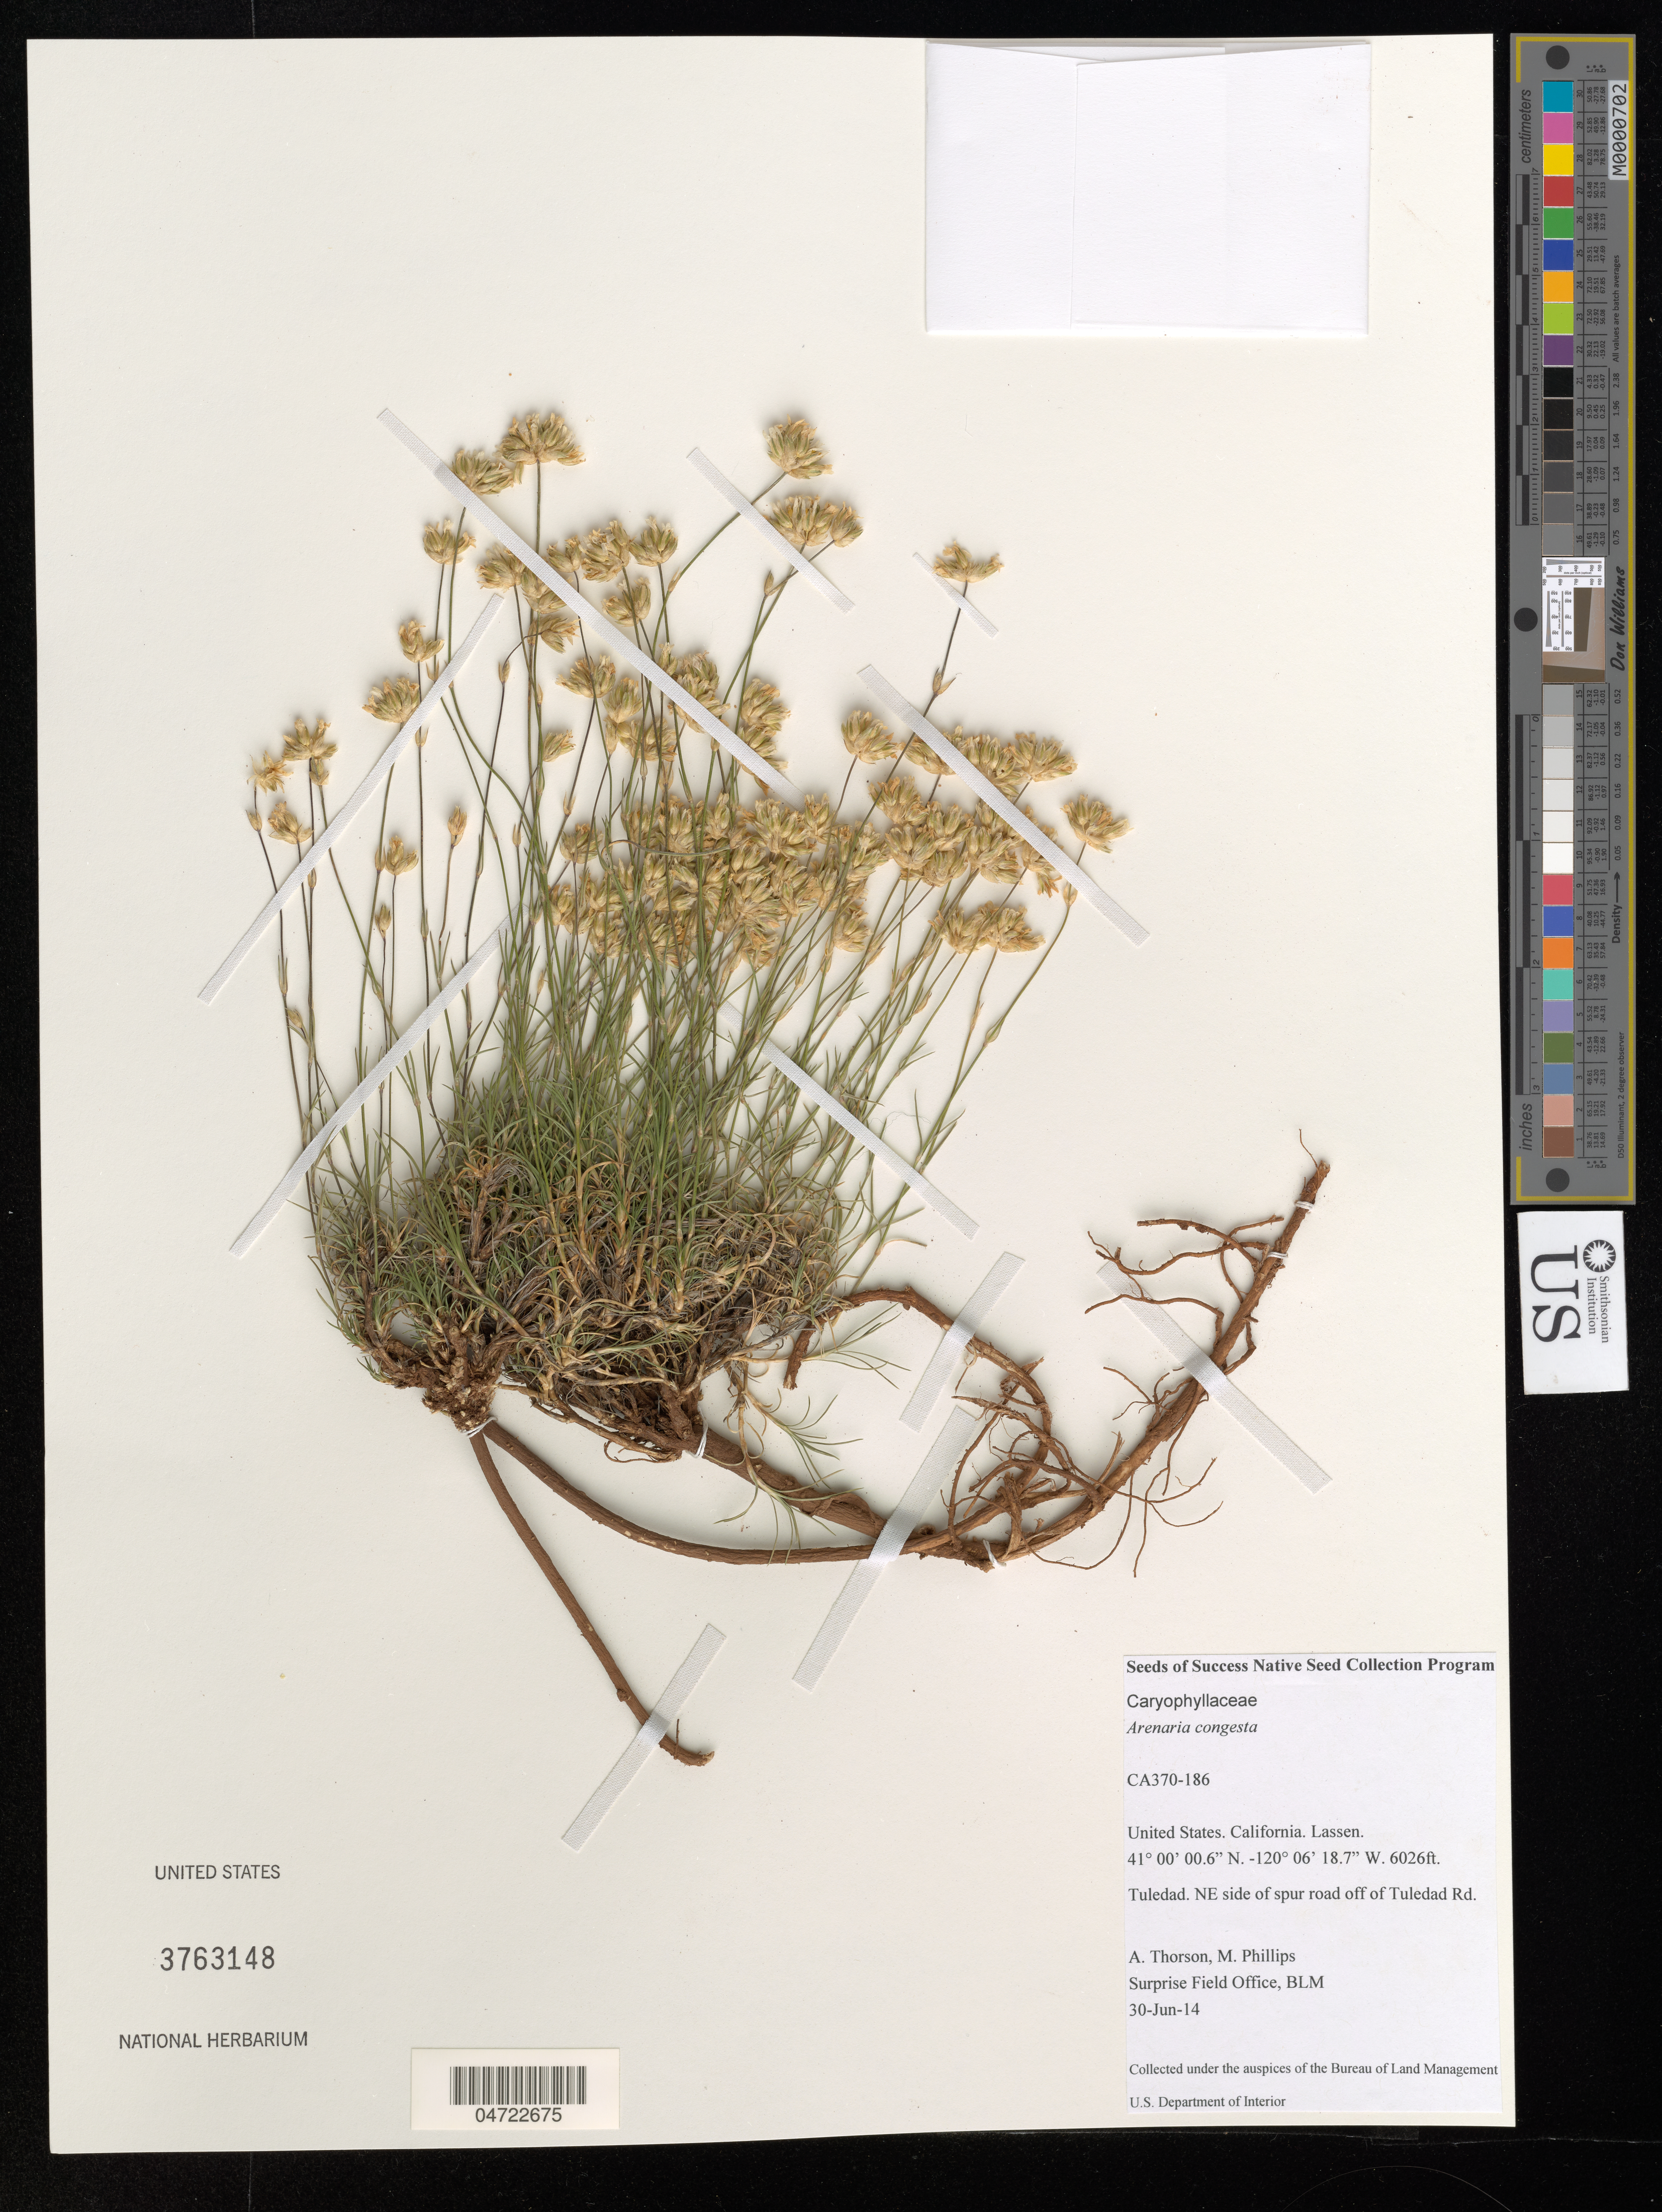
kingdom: Plantae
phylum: Tracheophyta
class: Magnoliopsida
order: Caryophyllales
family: Caryophyllaceae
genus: Arenaria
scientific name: Arenaria congesta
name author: Nutt.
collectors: A. Thorson & M. Phillips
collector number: CA370-186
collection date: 2014-06-30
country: United States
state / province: California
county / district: Lassen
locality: Lassen. Tuledad. NE side of spur road off of Tuledad Rd.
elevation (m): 1837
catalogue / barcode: US 3763148